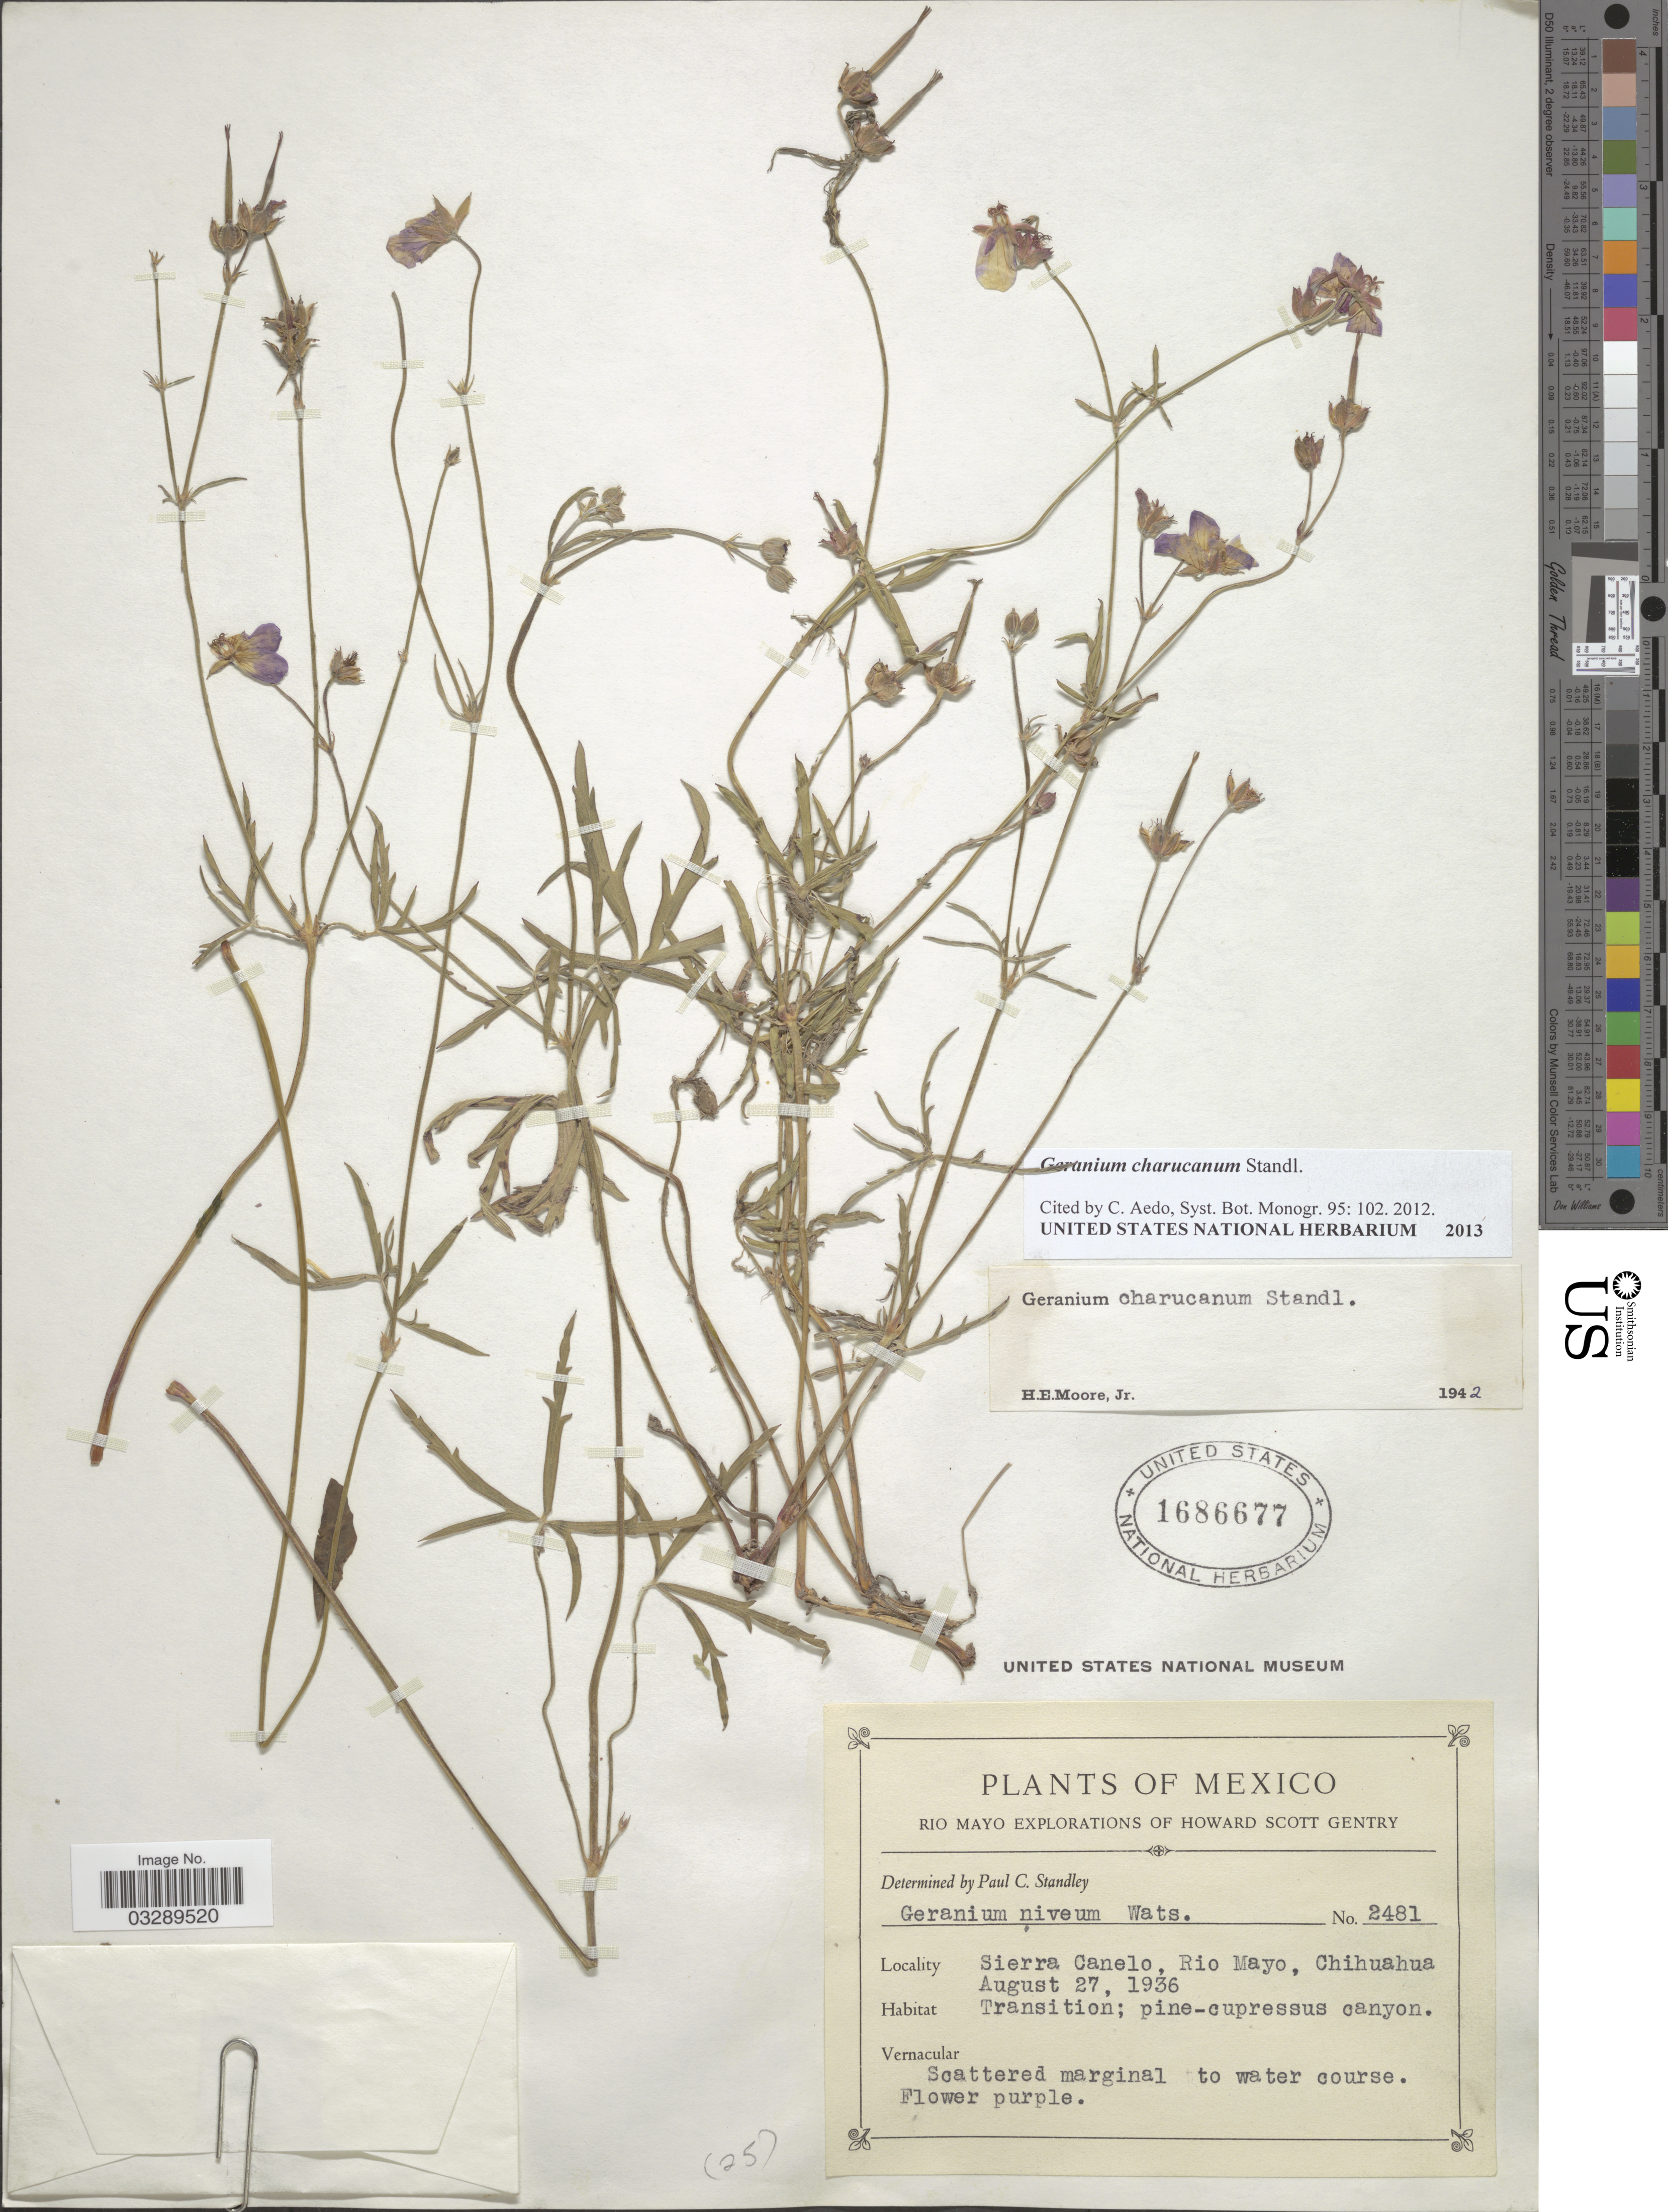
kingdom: Plantae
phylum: Tracheophyta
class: Magnoliopsida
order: Geraniales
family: Geraniaceae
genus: Geranium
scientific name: Geranium charucanum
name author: Standl.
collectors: H. S. Gentry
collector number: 2481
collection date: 1936-08-27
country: Mexico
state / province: Chihuahua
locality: Sierra Canelo, Rio Mayo, Chihuahua.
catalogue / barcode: US 1686677